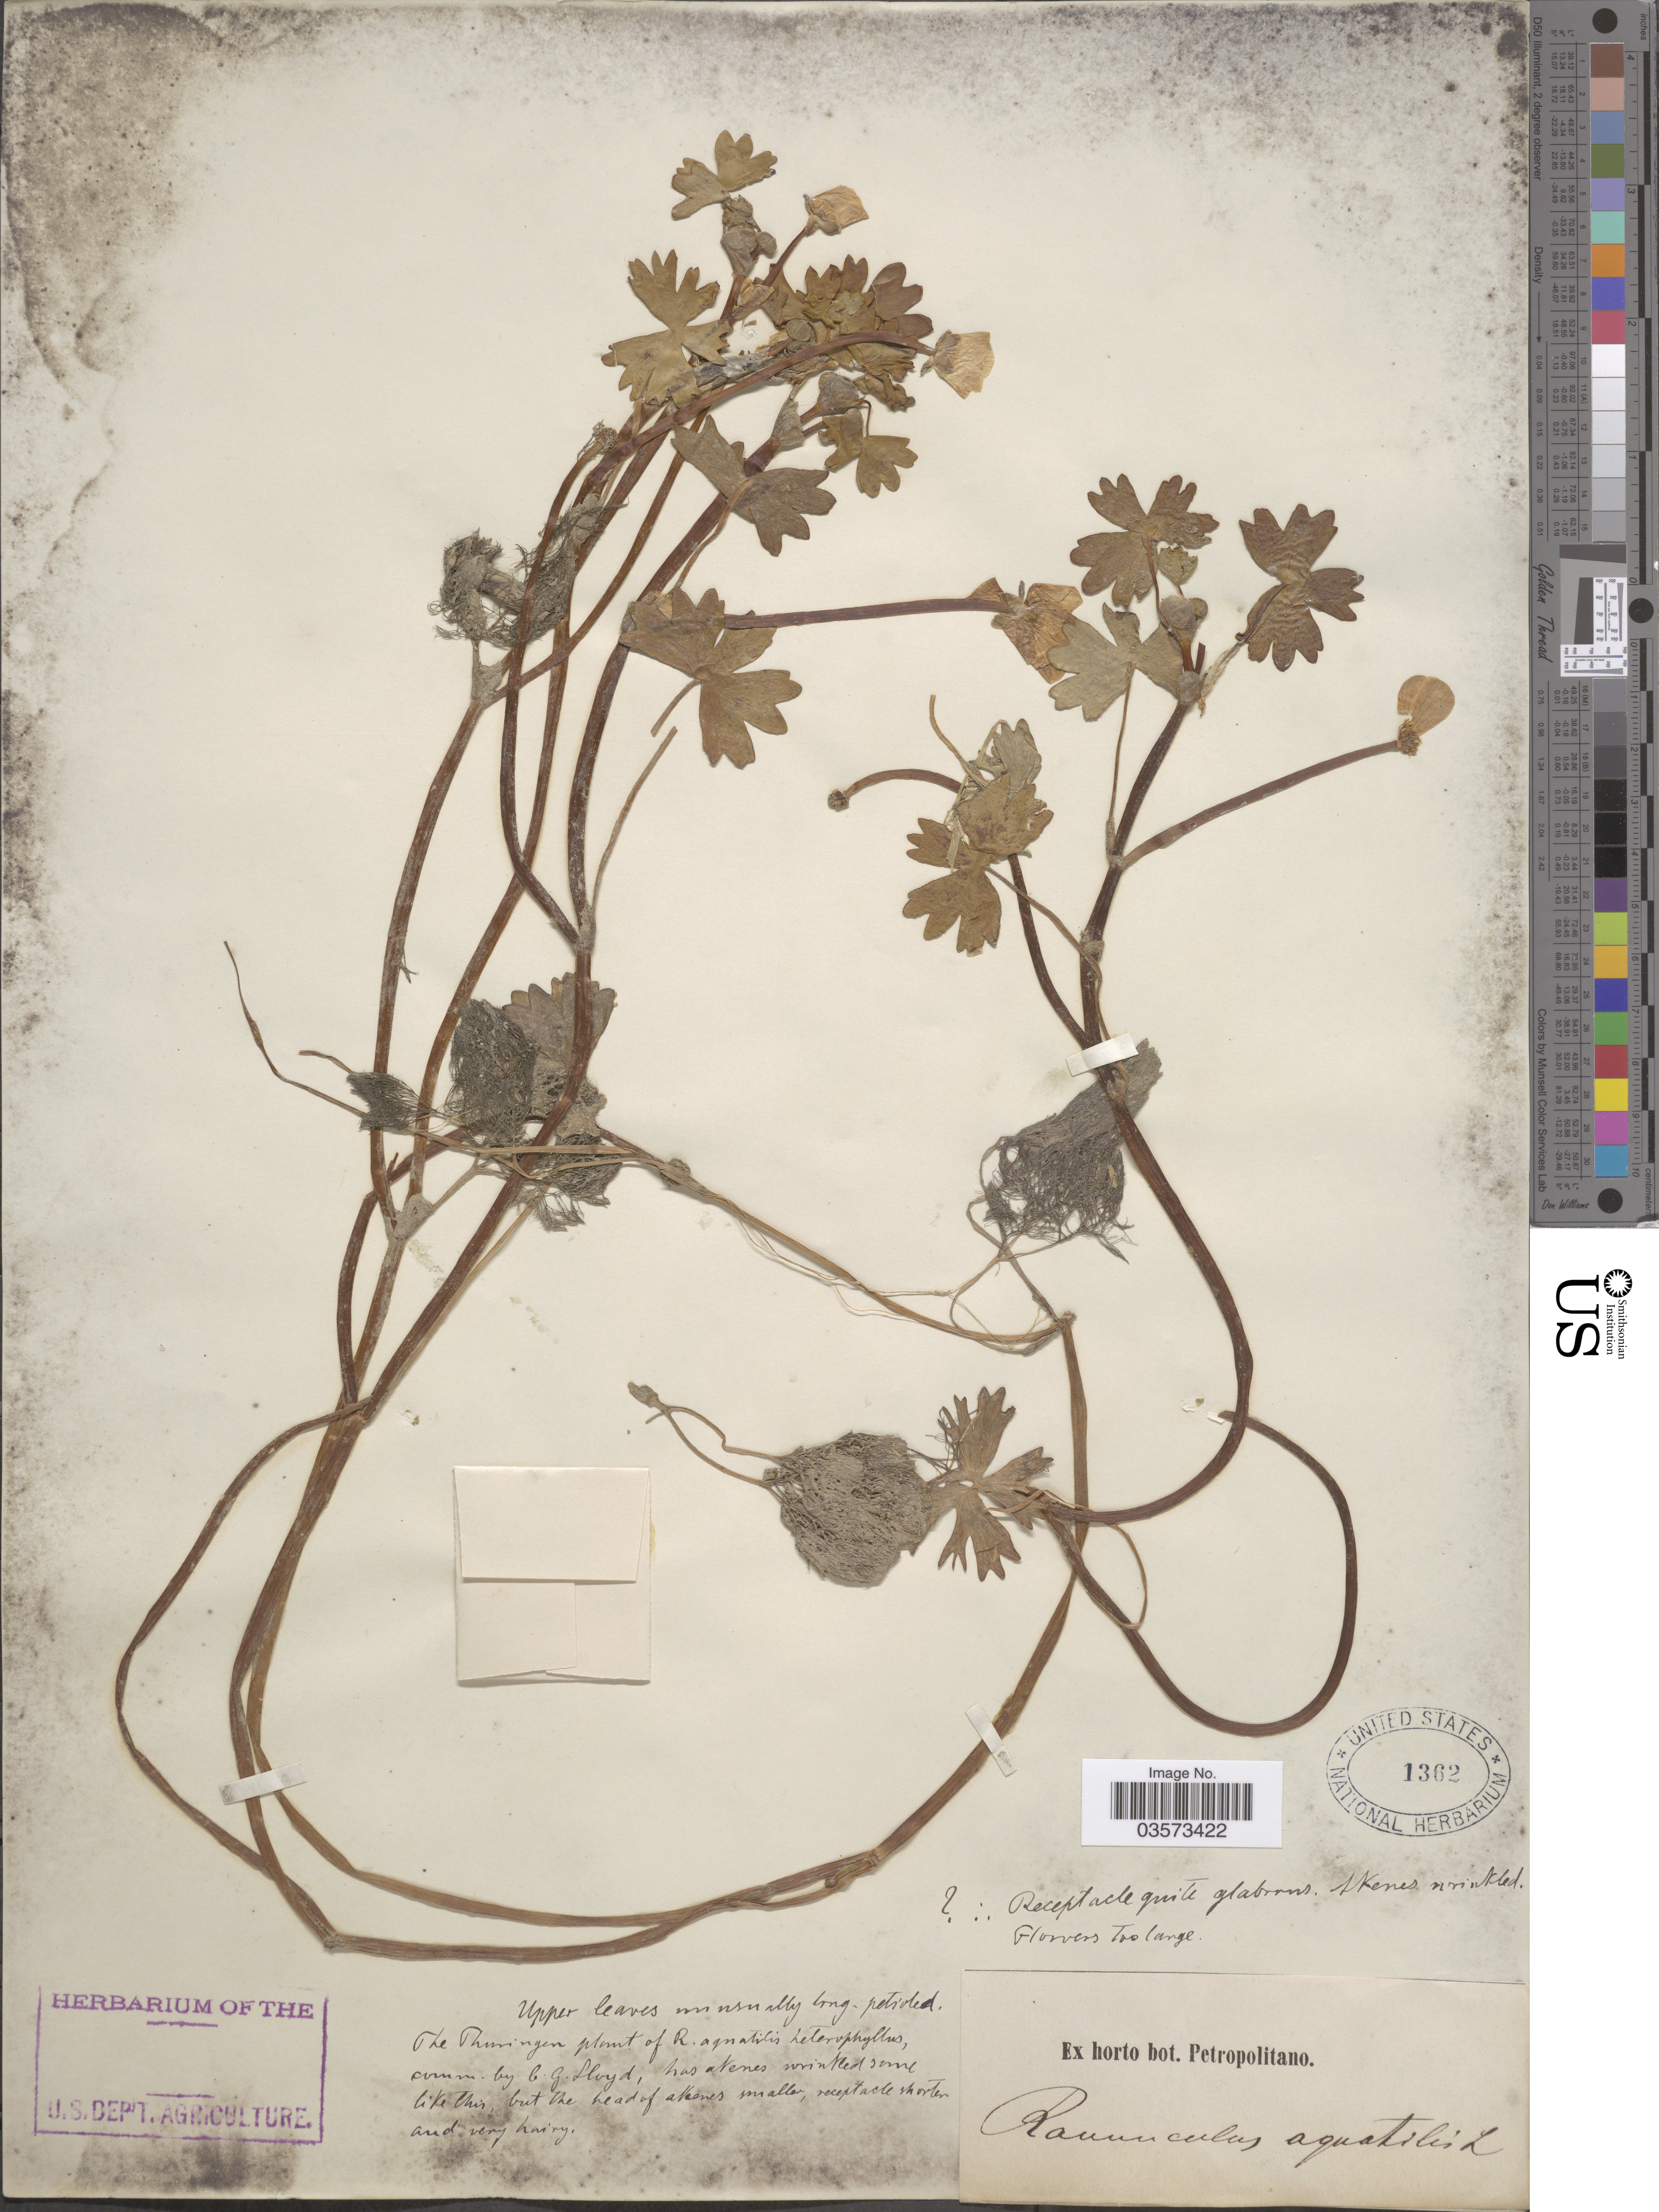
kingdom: Plantae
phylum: Tracheophyta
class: Magnoliopsida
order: Ranunculales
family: Ranunculaceae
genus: Ranunculus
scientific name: Ranunculus aquatilis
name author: L.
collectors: ex Horto Bot. Petropolitano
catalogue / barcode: US 1362